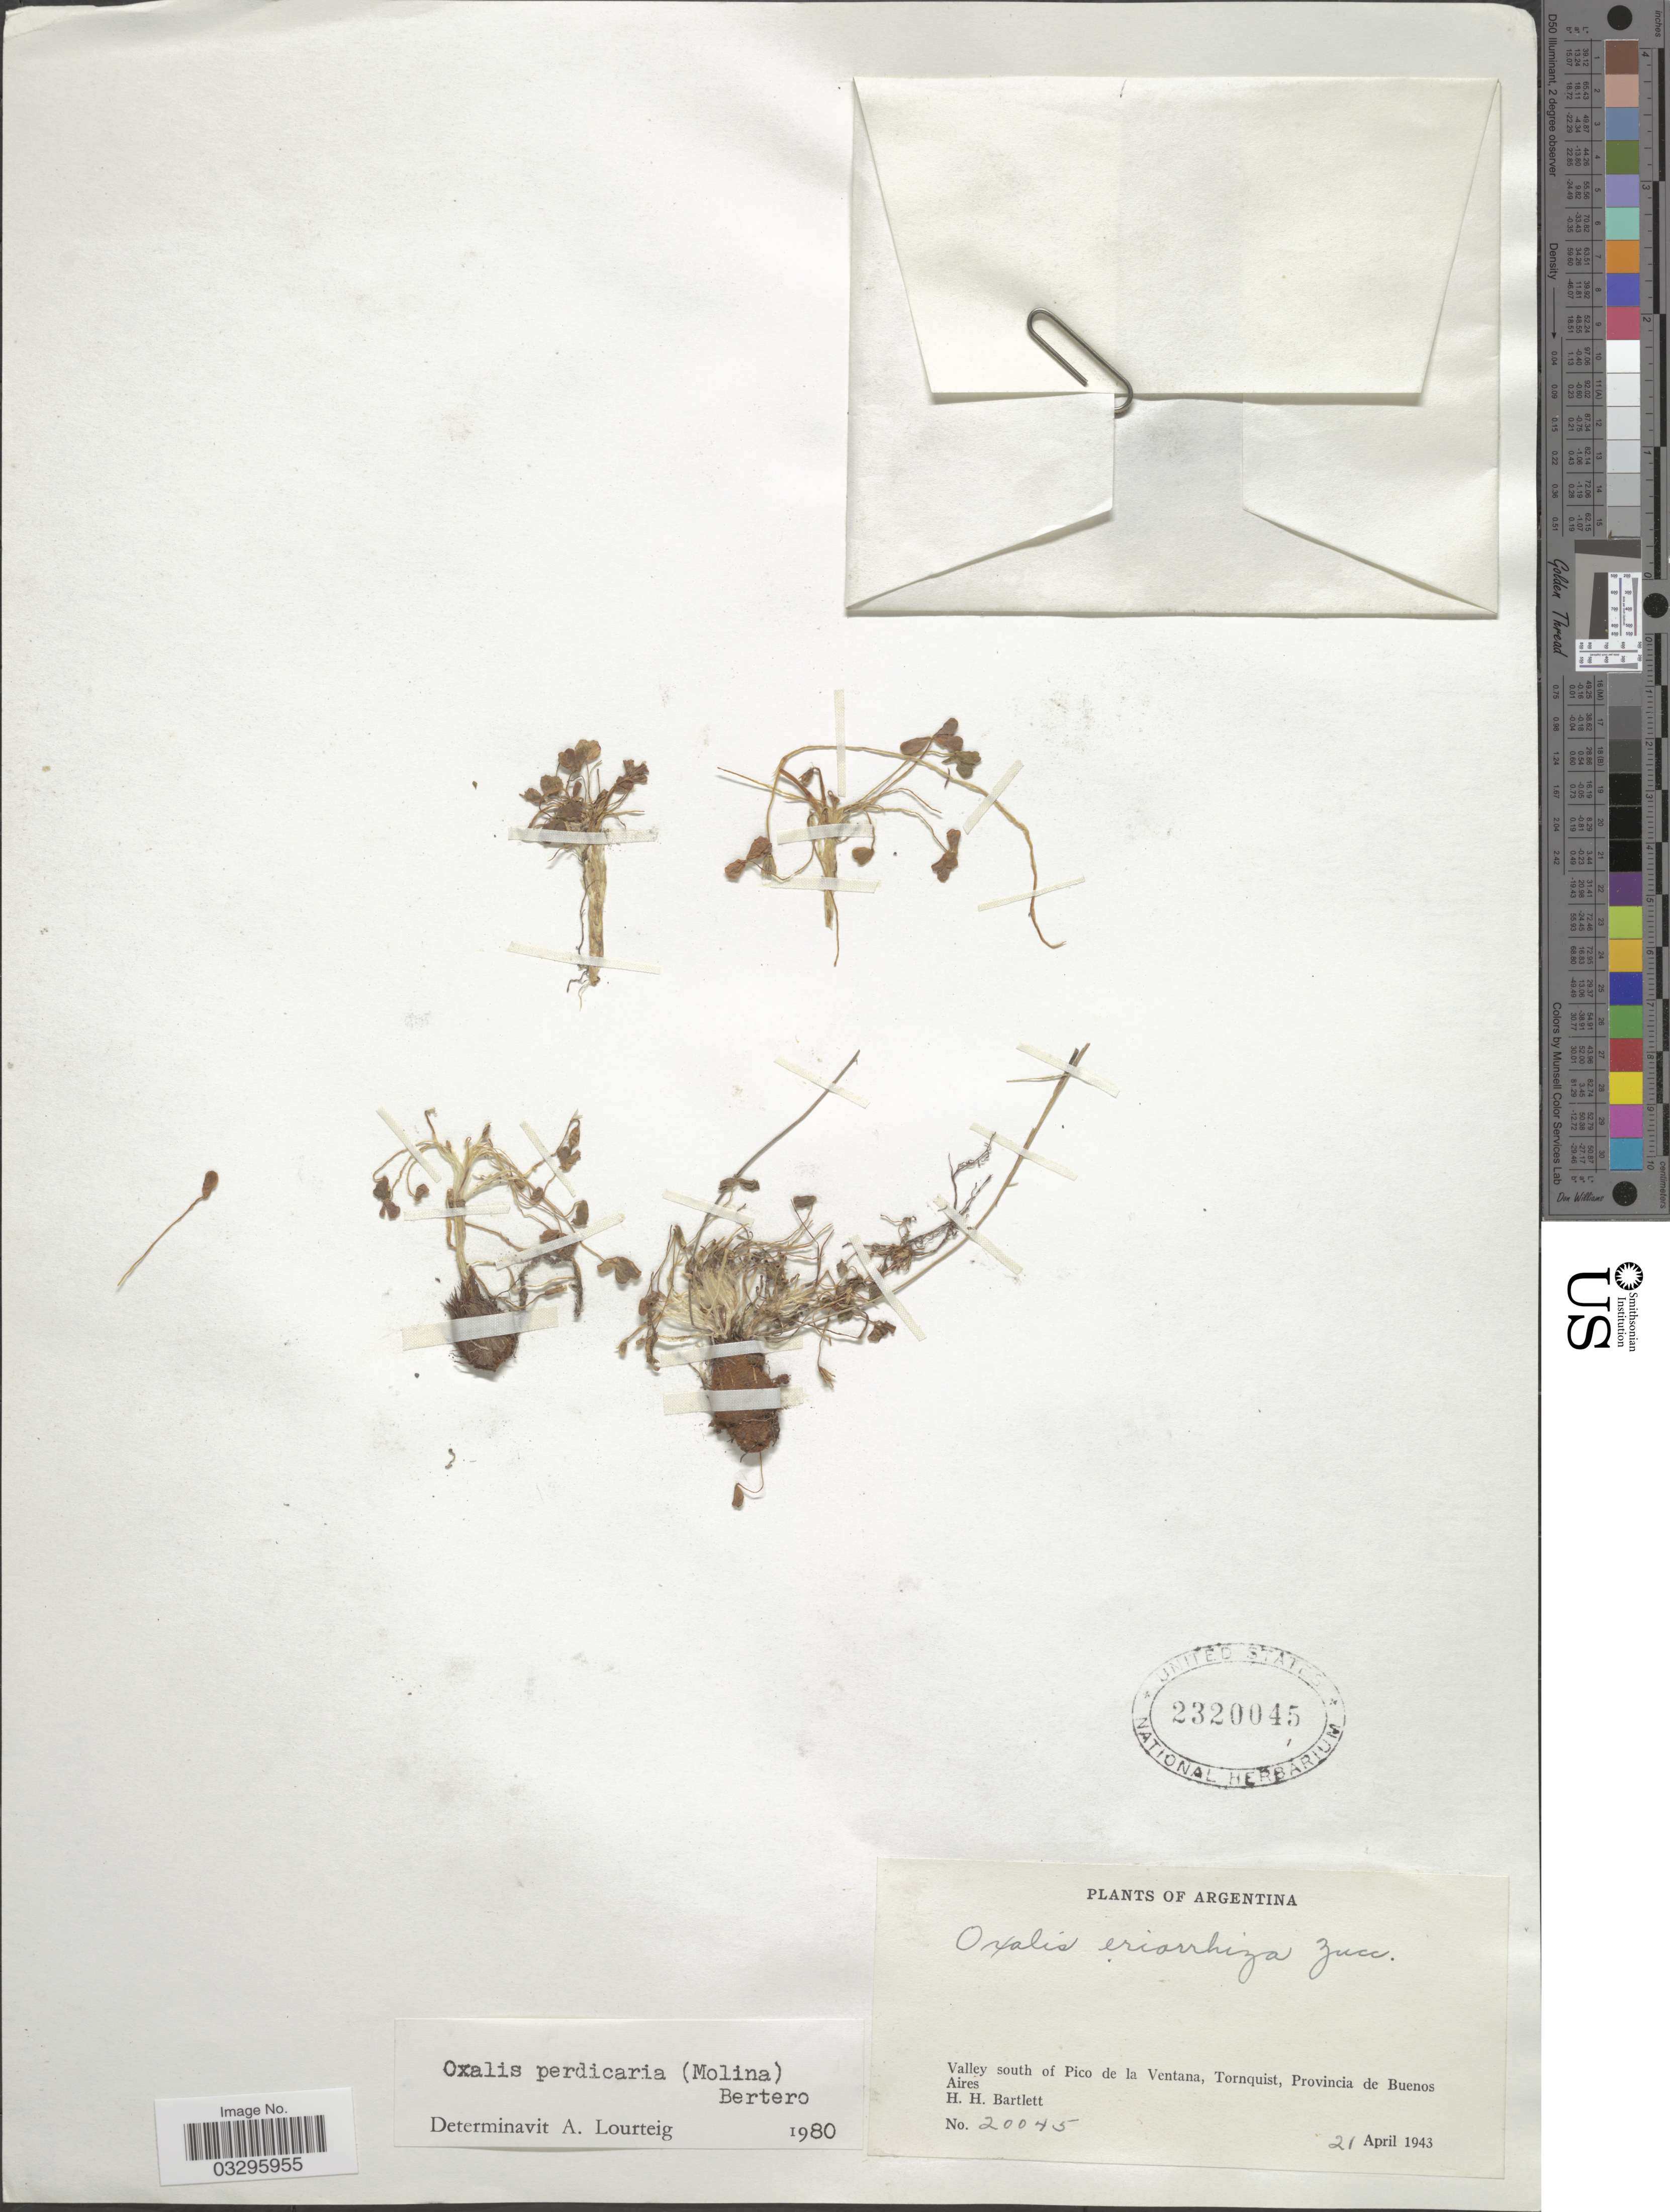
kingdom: Plantae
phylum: Tracheophyta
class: Magnoliopsida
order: Oxalidales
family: Oxalidaceae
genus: Oxalis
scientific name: Oxalis perdicaria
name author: (Molina) Bertero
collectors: H. H. Bartlett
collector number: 20045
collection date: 1943-04-21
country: Argentina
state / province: Buenos Aires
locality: Valley south of Pico de la Ventana, Tornquist.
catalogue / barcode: US 2320045